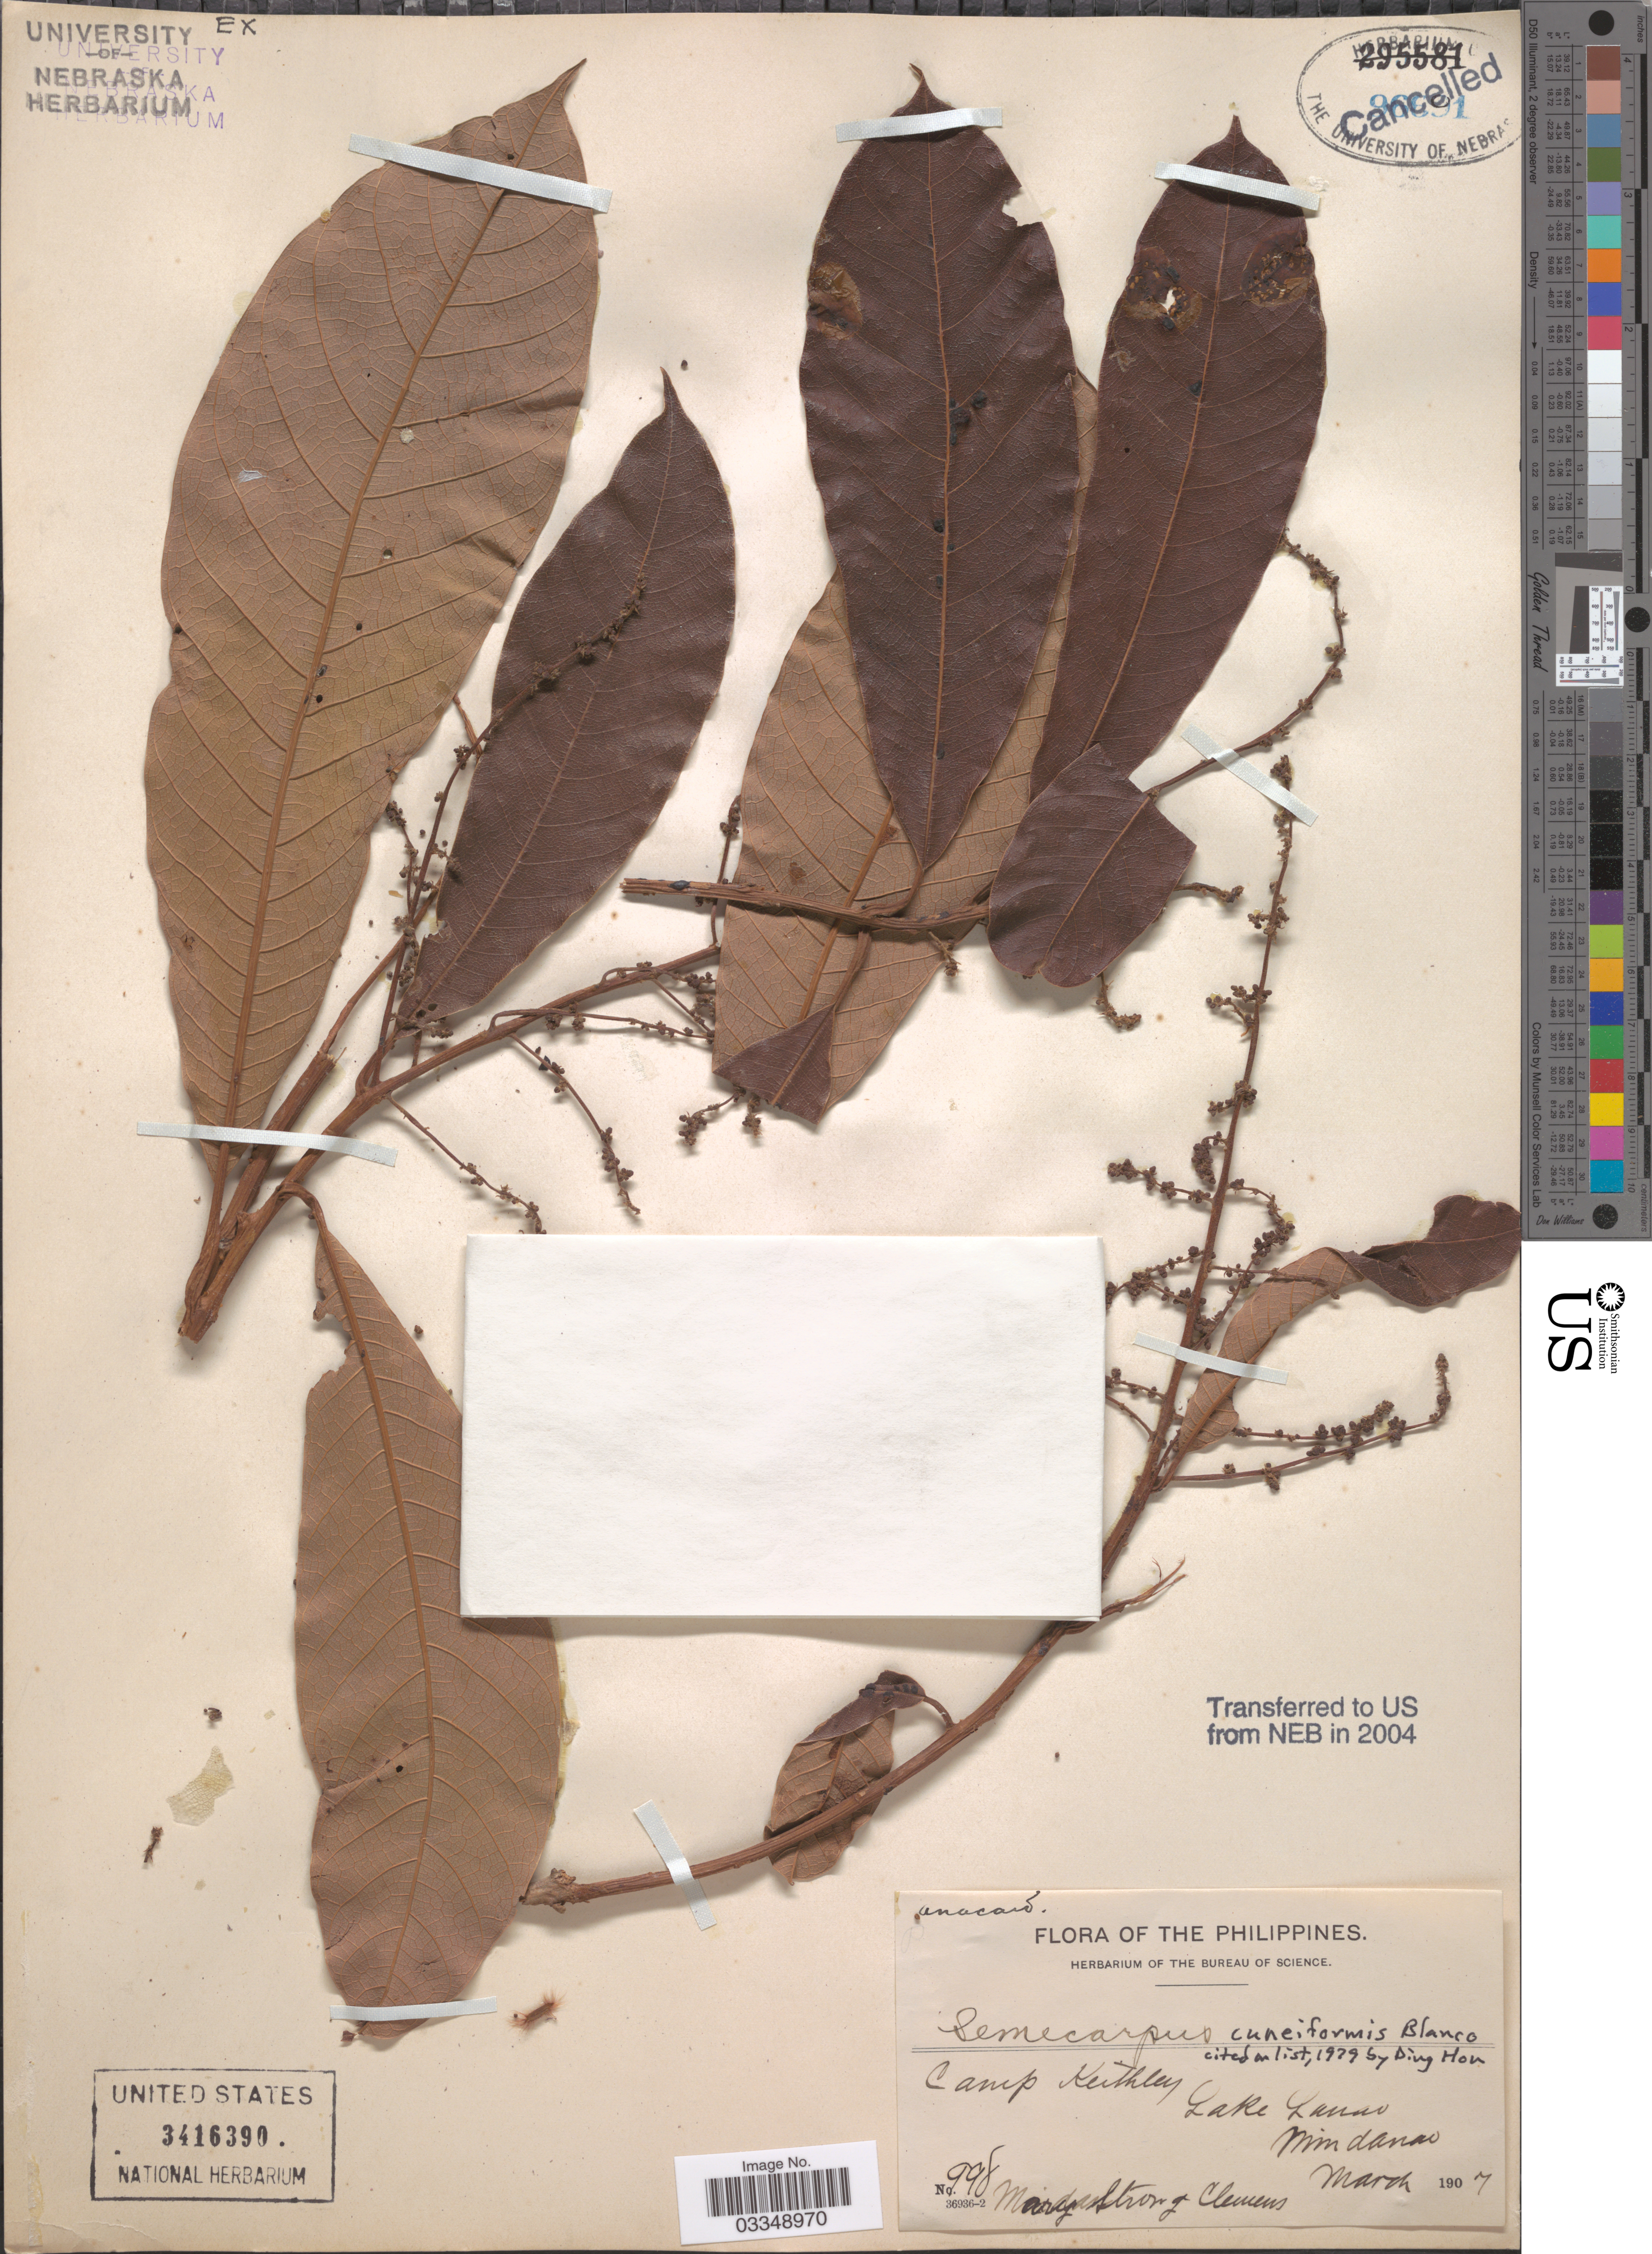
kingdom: Plantae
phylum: Tracheophyta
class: Magnoliopsida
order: Sapindales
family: Anacardiaceae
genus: Semecarpus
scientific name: Semecarpus cuneiformis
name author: Blanco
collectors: M. S. Clemens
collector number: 998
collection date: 1907-03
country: Philippines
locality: Camp Keithley. Lake Lanao. Mindanao.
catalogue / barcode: US 3416390